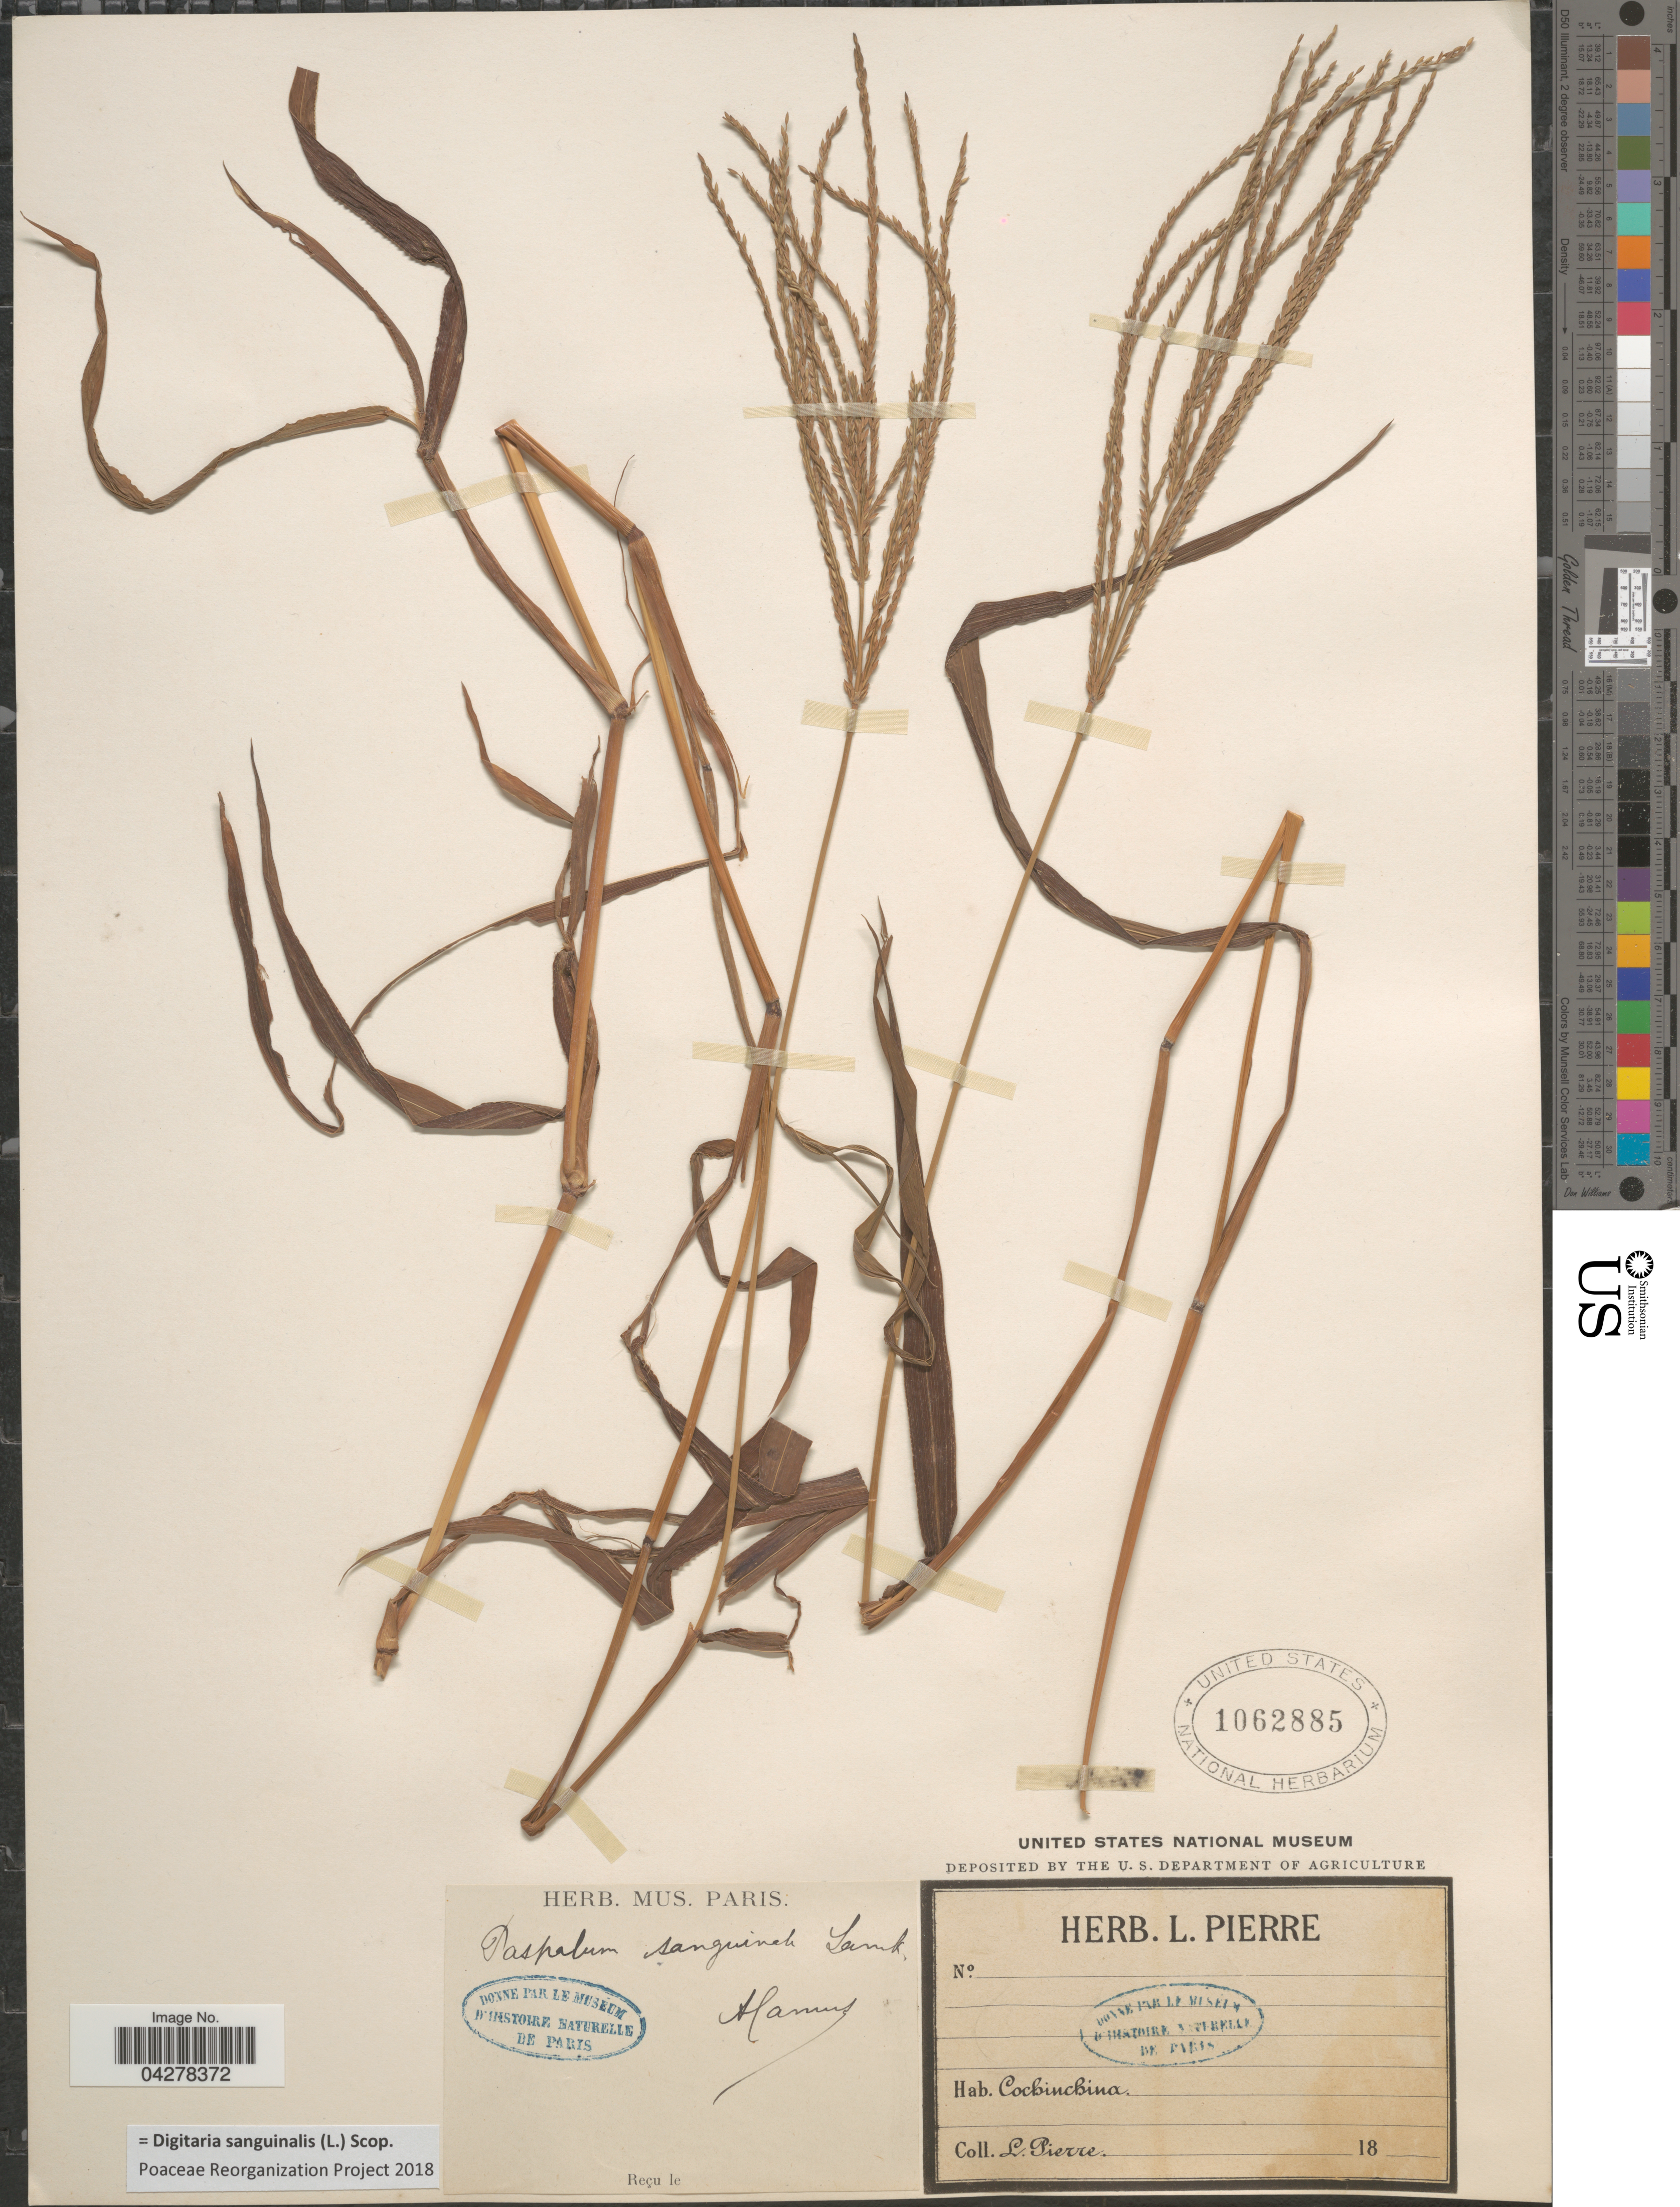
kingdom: Plantae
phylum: Tracheophyta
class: Liliopsida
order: Poales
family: Poaceae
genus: Digitaria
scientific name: Digitaria sanguinalis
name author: (L.) Scop.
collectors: L. Pierre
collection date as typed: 18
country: Vietnam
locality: Cochinchina.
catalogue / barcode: US 1062885